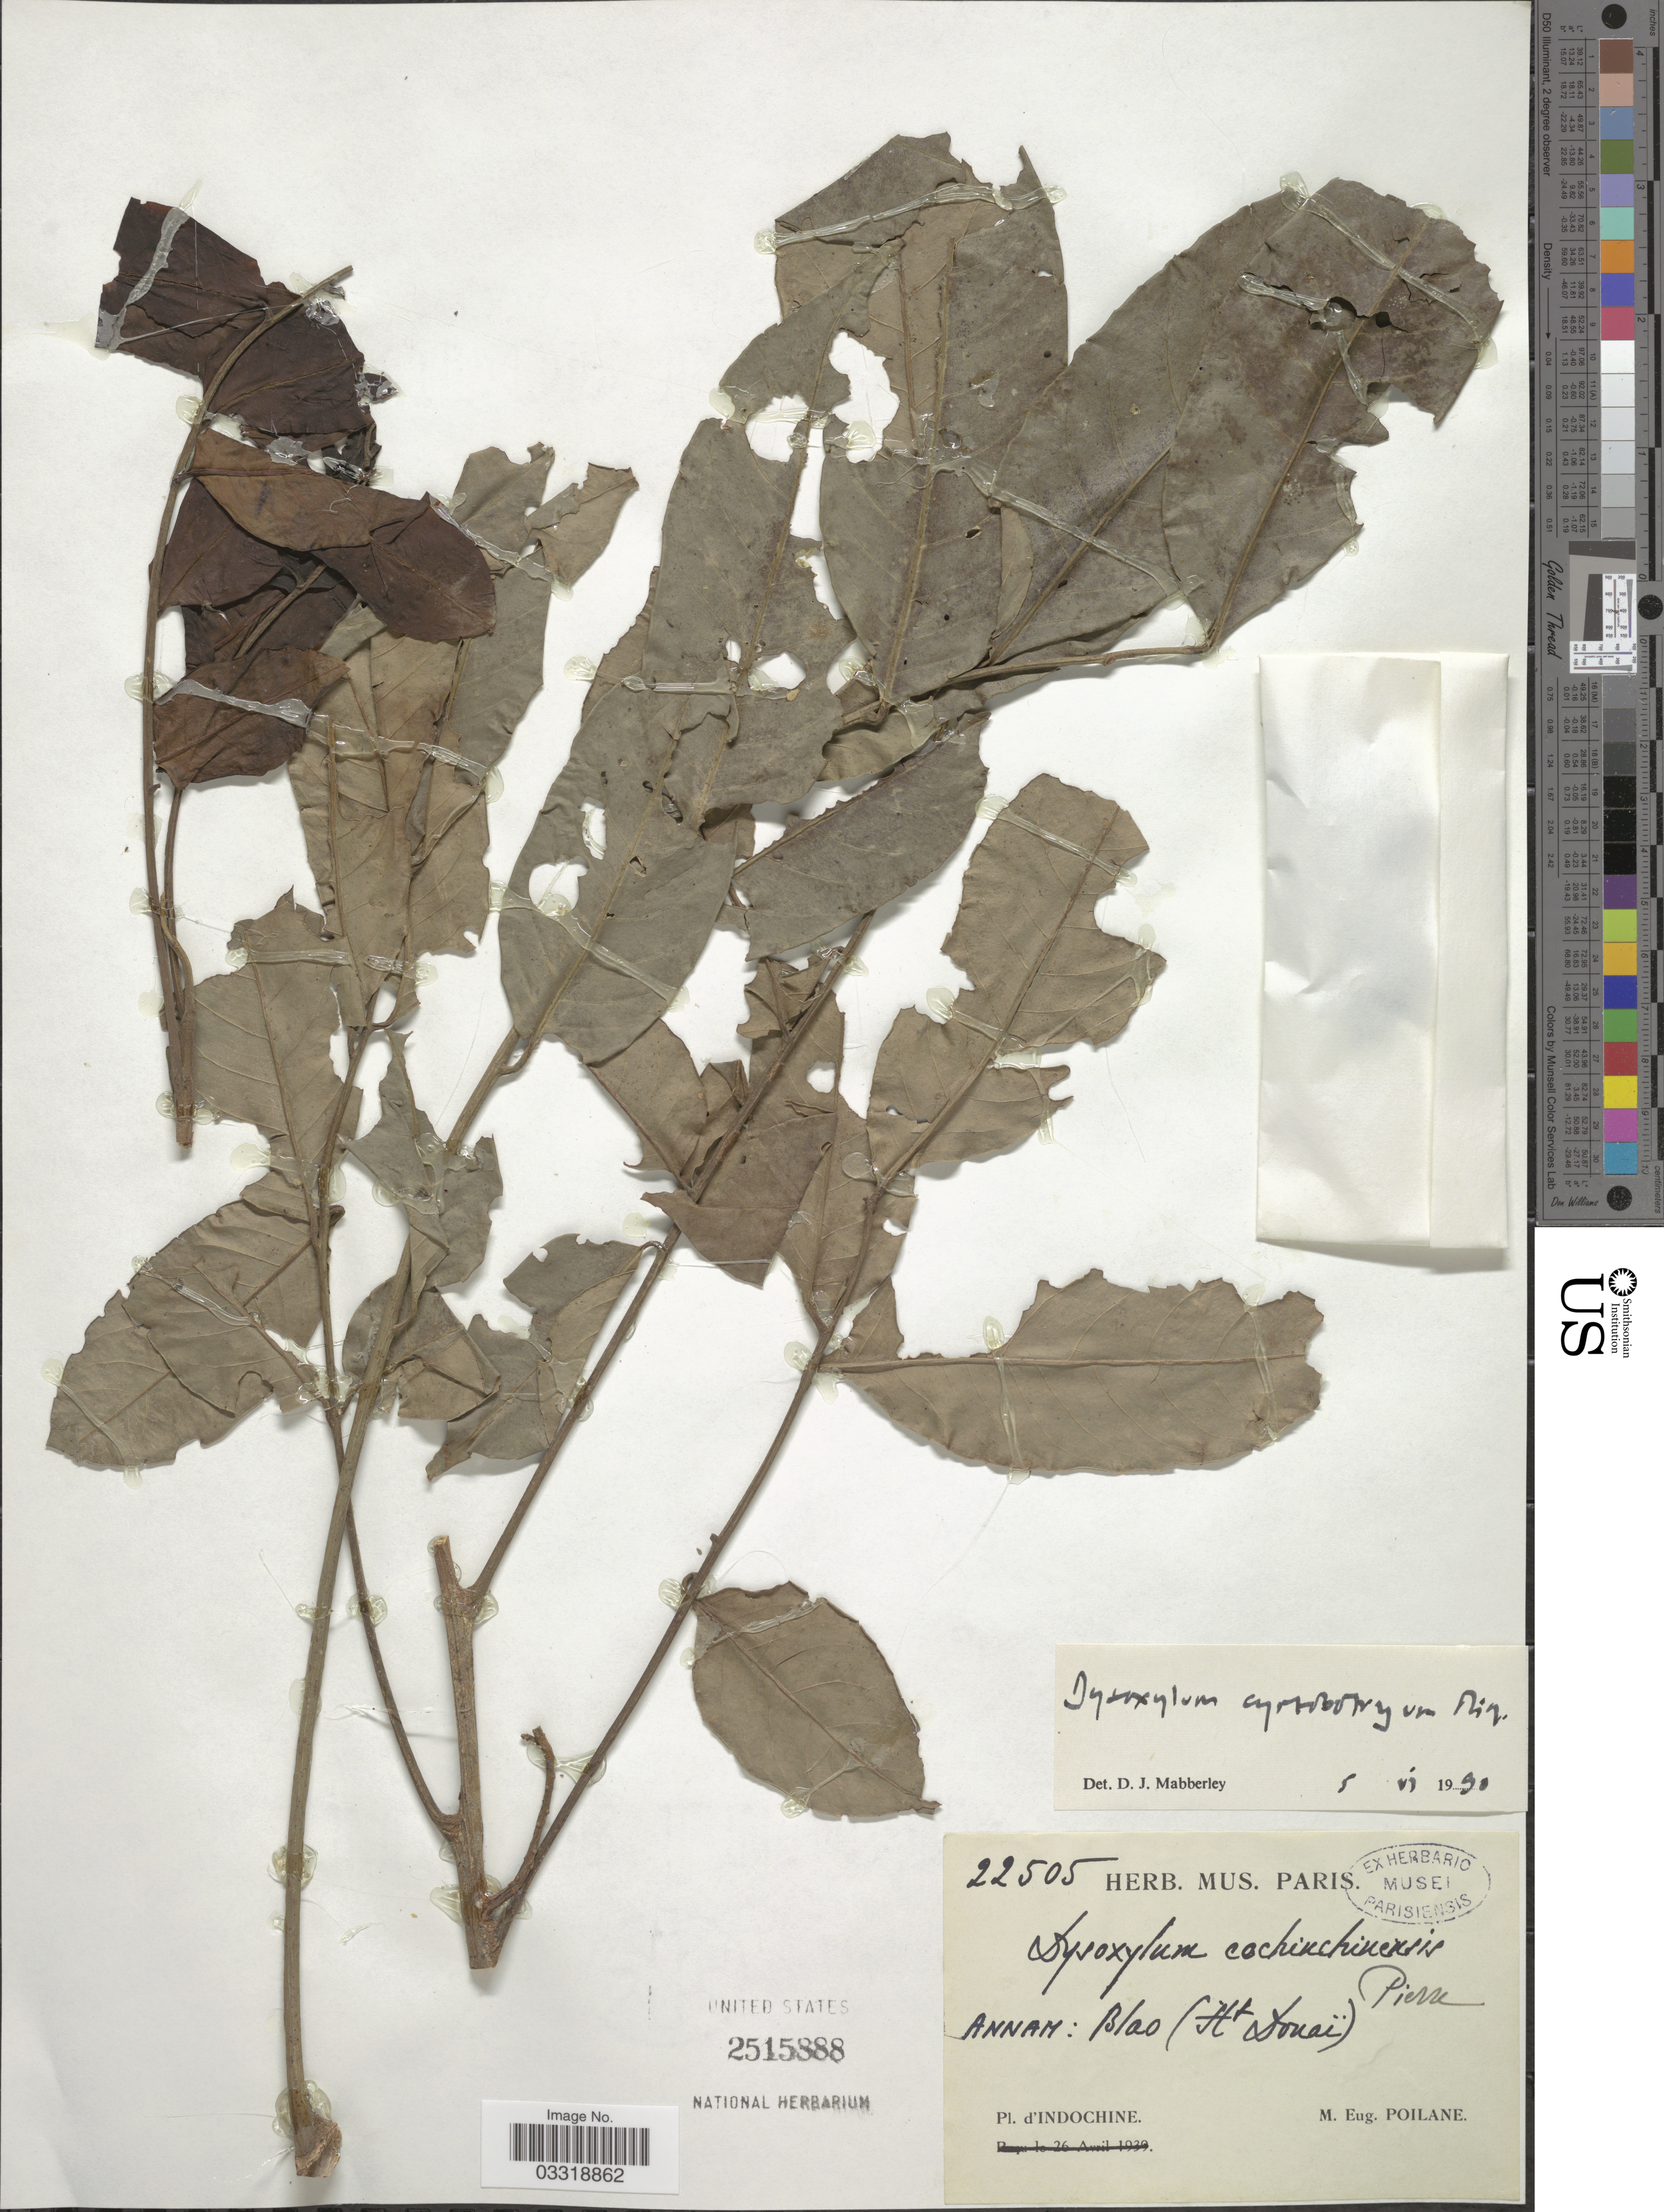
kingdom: Plantae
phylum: Tracheophyta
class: Magnoliopsida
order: Sapindales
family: Meliaceae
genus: Dysoxylum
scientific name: Dysoxylum cyrtobotryum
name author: Miq.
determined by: Mabberley, David J.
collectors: M. Poilane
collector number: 22505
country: Vietnam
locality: Annam: Blao (Ht Donaï). Indochine.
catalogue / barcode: US 2515888